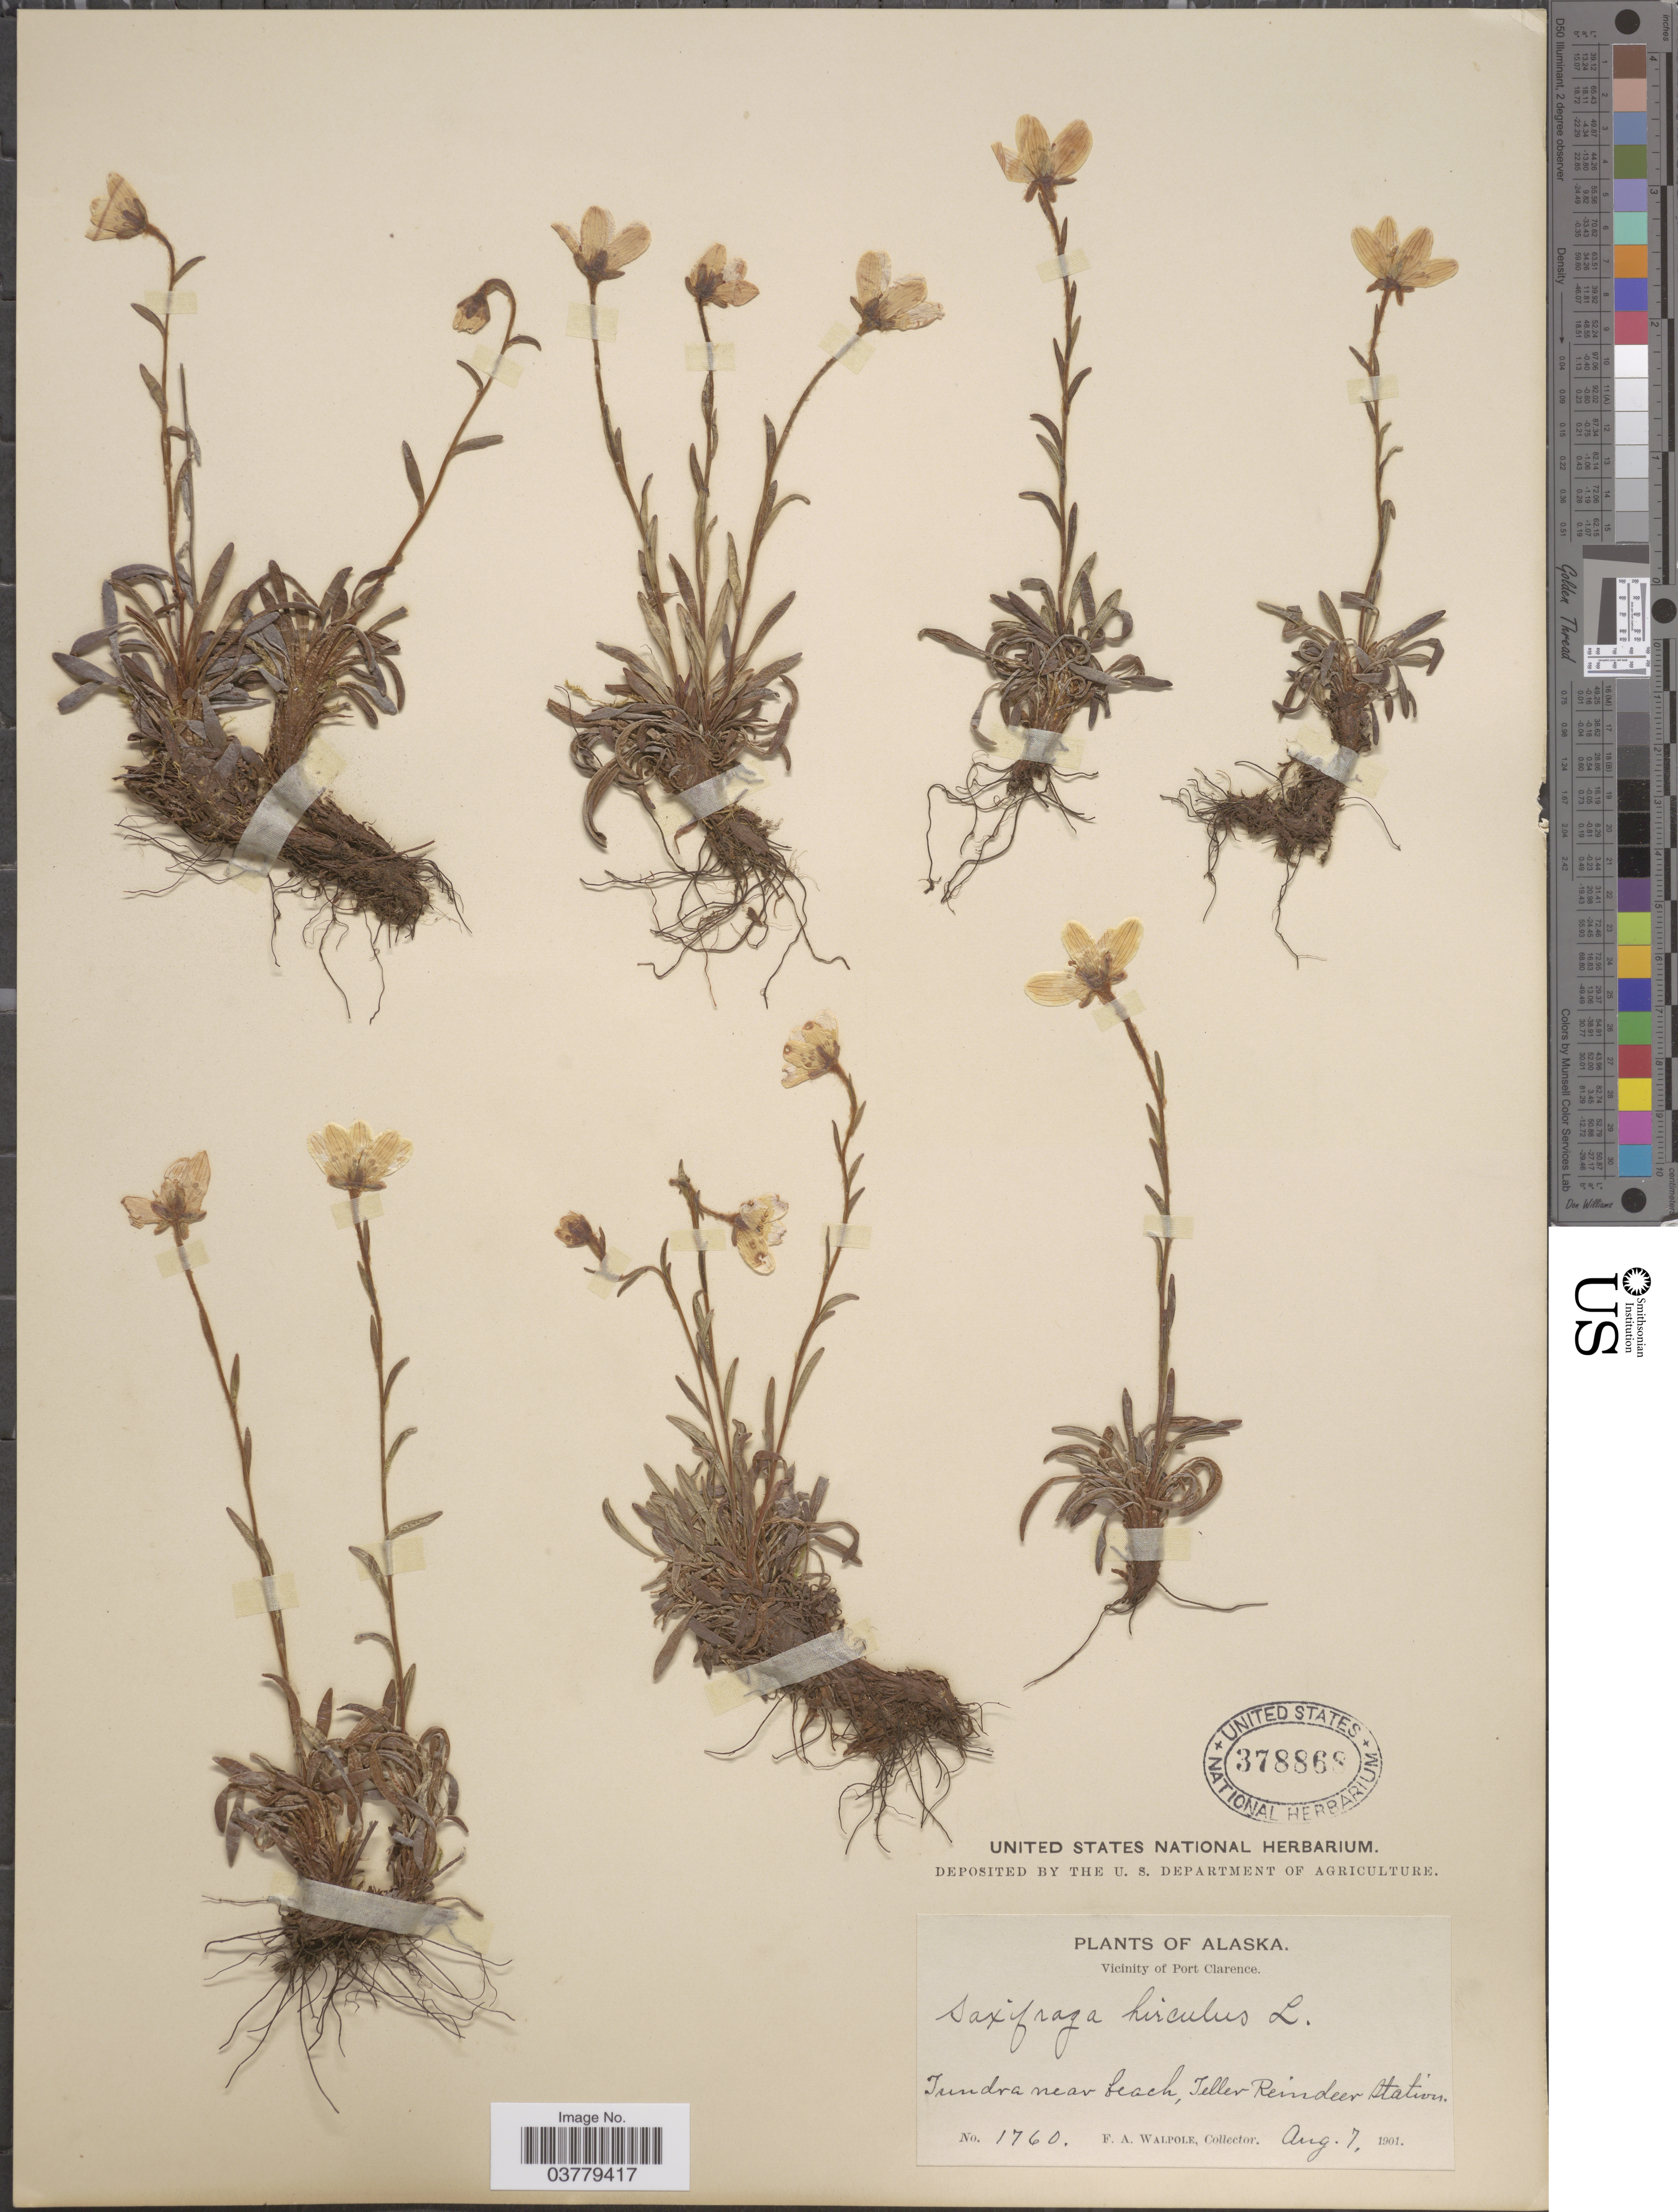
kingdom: Plantae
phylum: Tracheophyta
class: Magnoliopsida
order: Saxifragales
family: Saxifragaceae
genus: Saxifraga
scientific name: Saxifraga hirculus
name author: L.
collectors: F. Walpole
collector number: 1760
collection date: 1901-08-07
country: United States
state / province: Alaska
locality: Vicinity of Port Clarence. Tundra near beach, Teller Reindeer station.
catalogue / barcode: US 378868